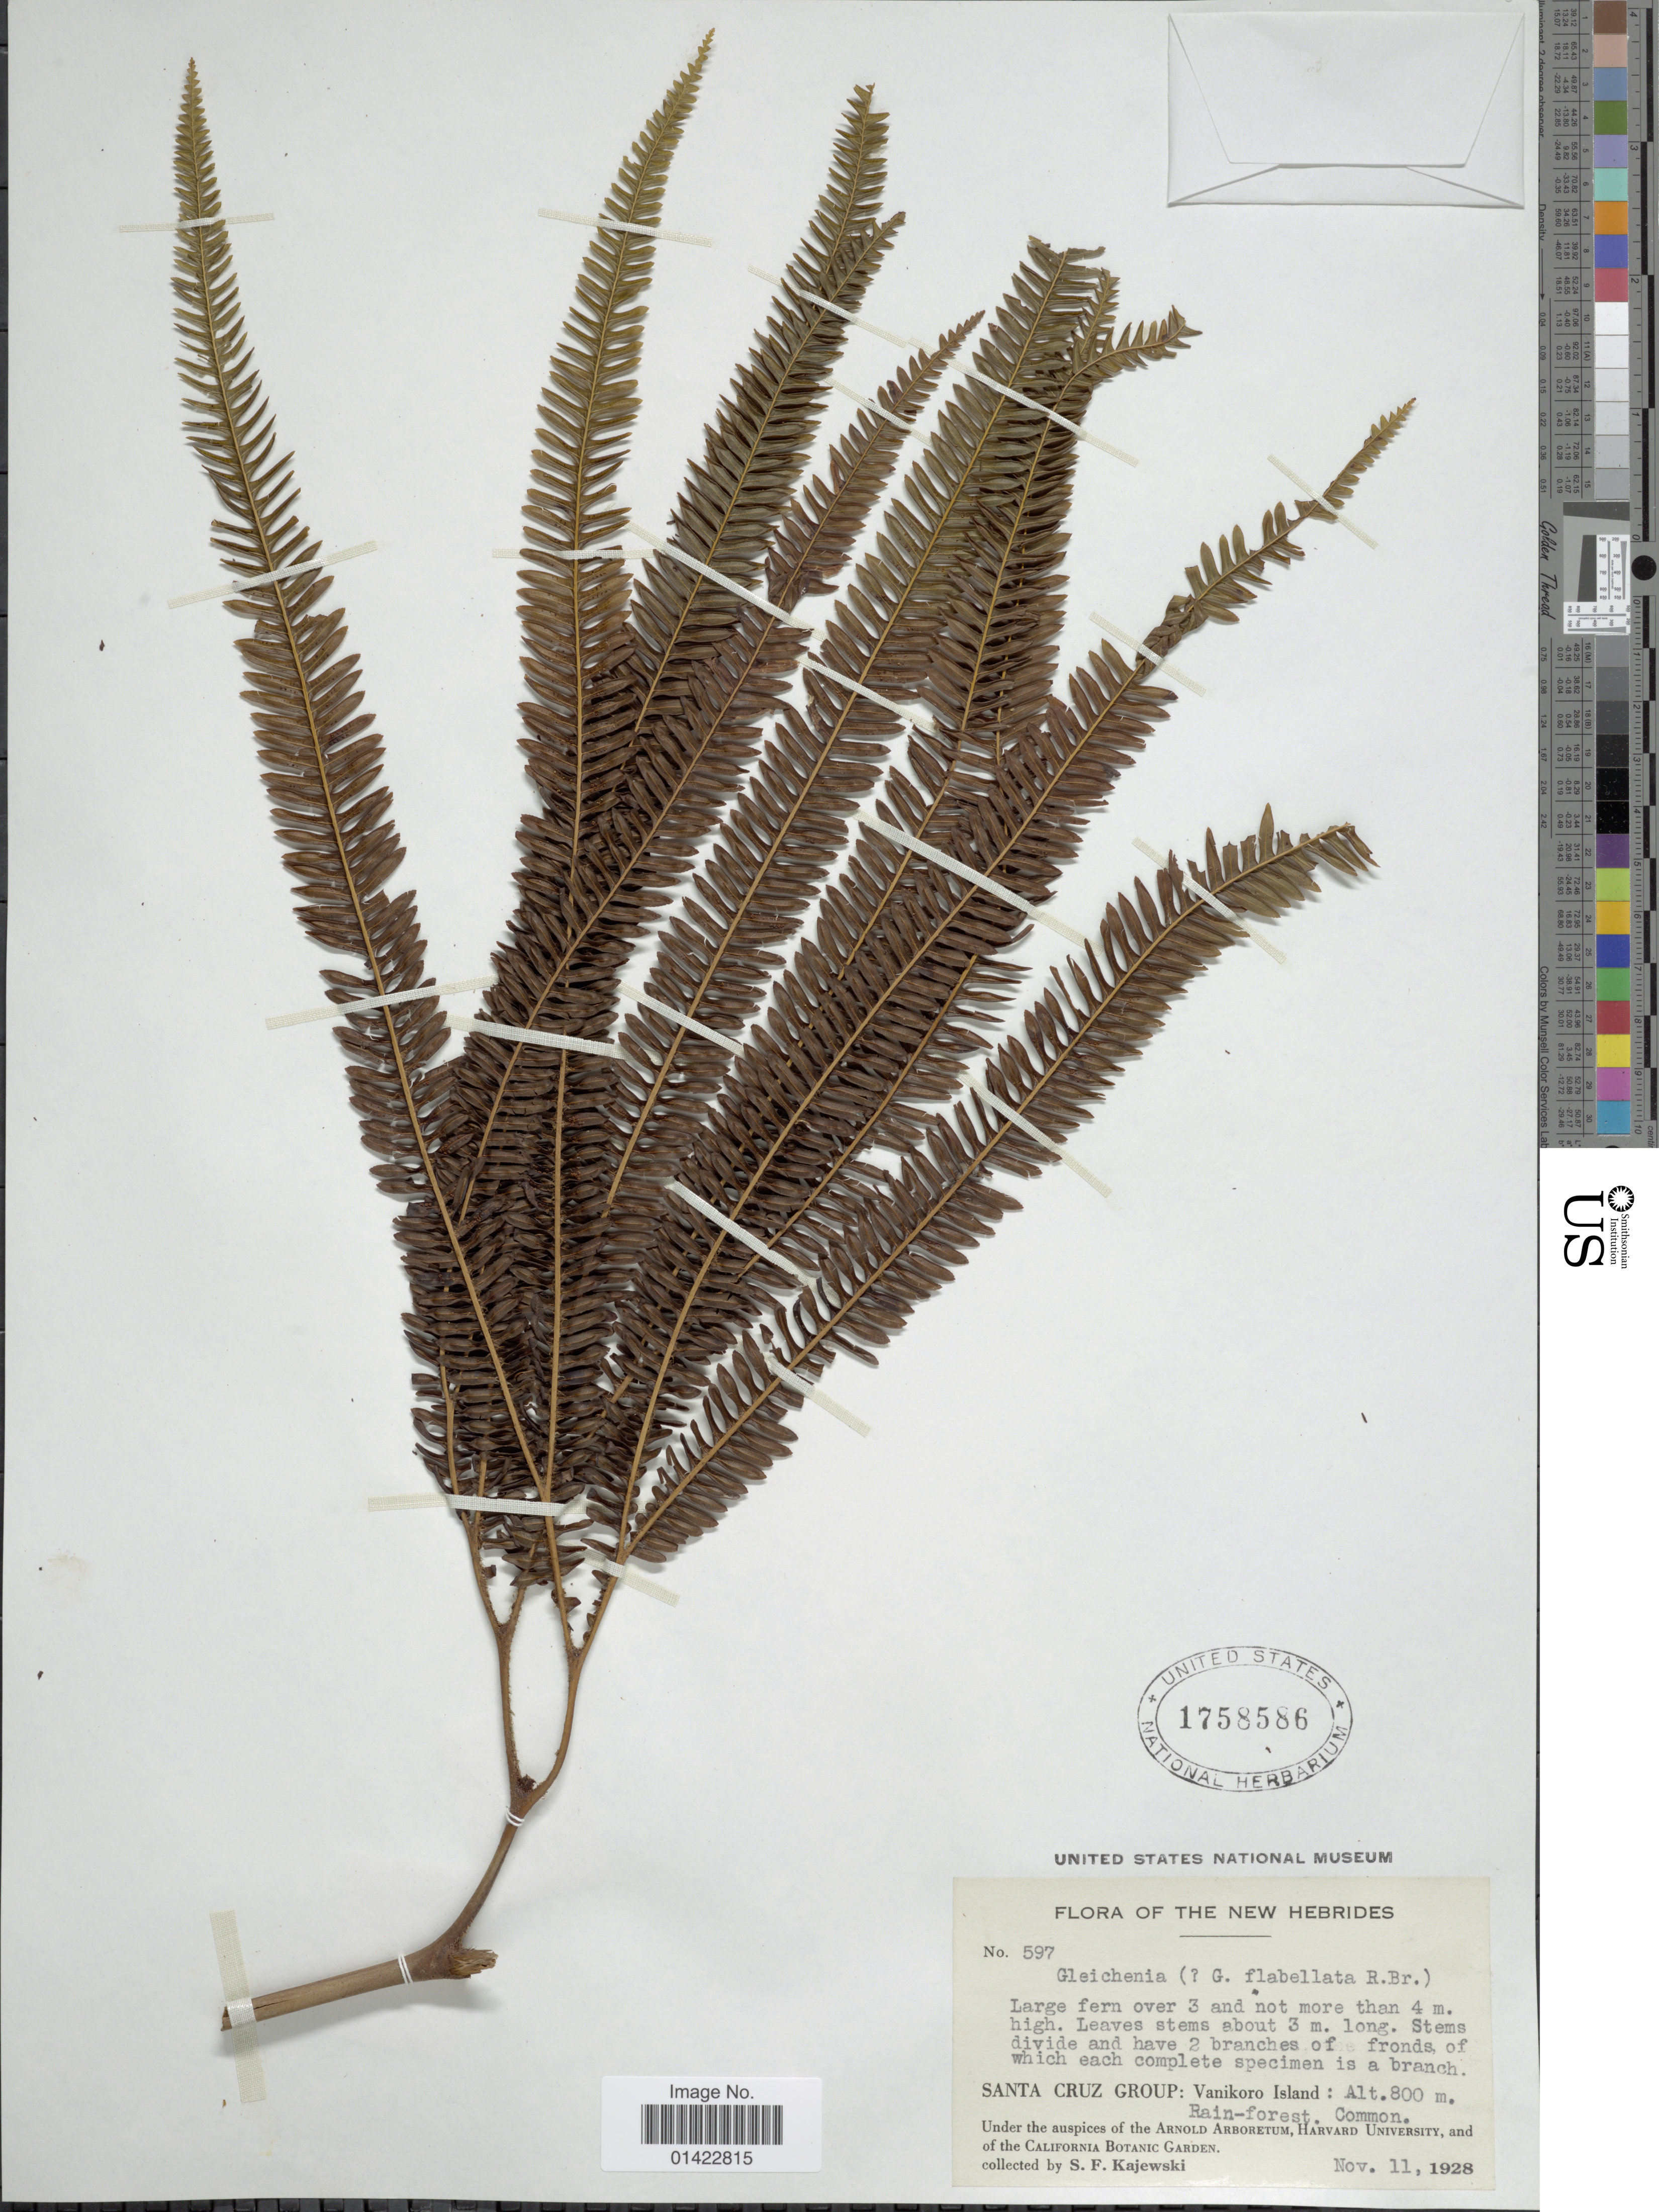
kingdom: Plantae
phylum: Tracheophyta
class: Polypodiopsida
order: Gleicheniales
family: Gleicheniaceae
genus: Sticherus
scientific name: Sticherus flabellatus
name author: (R. Br.) H. St. John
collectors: S. Kajewski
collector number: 597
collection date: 1928-11-11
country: Vanuatu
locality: New Hebrides. Santa Cruz Group: Vanikoro Island. New Hebrides.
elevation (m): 800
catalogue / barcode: US 1758586